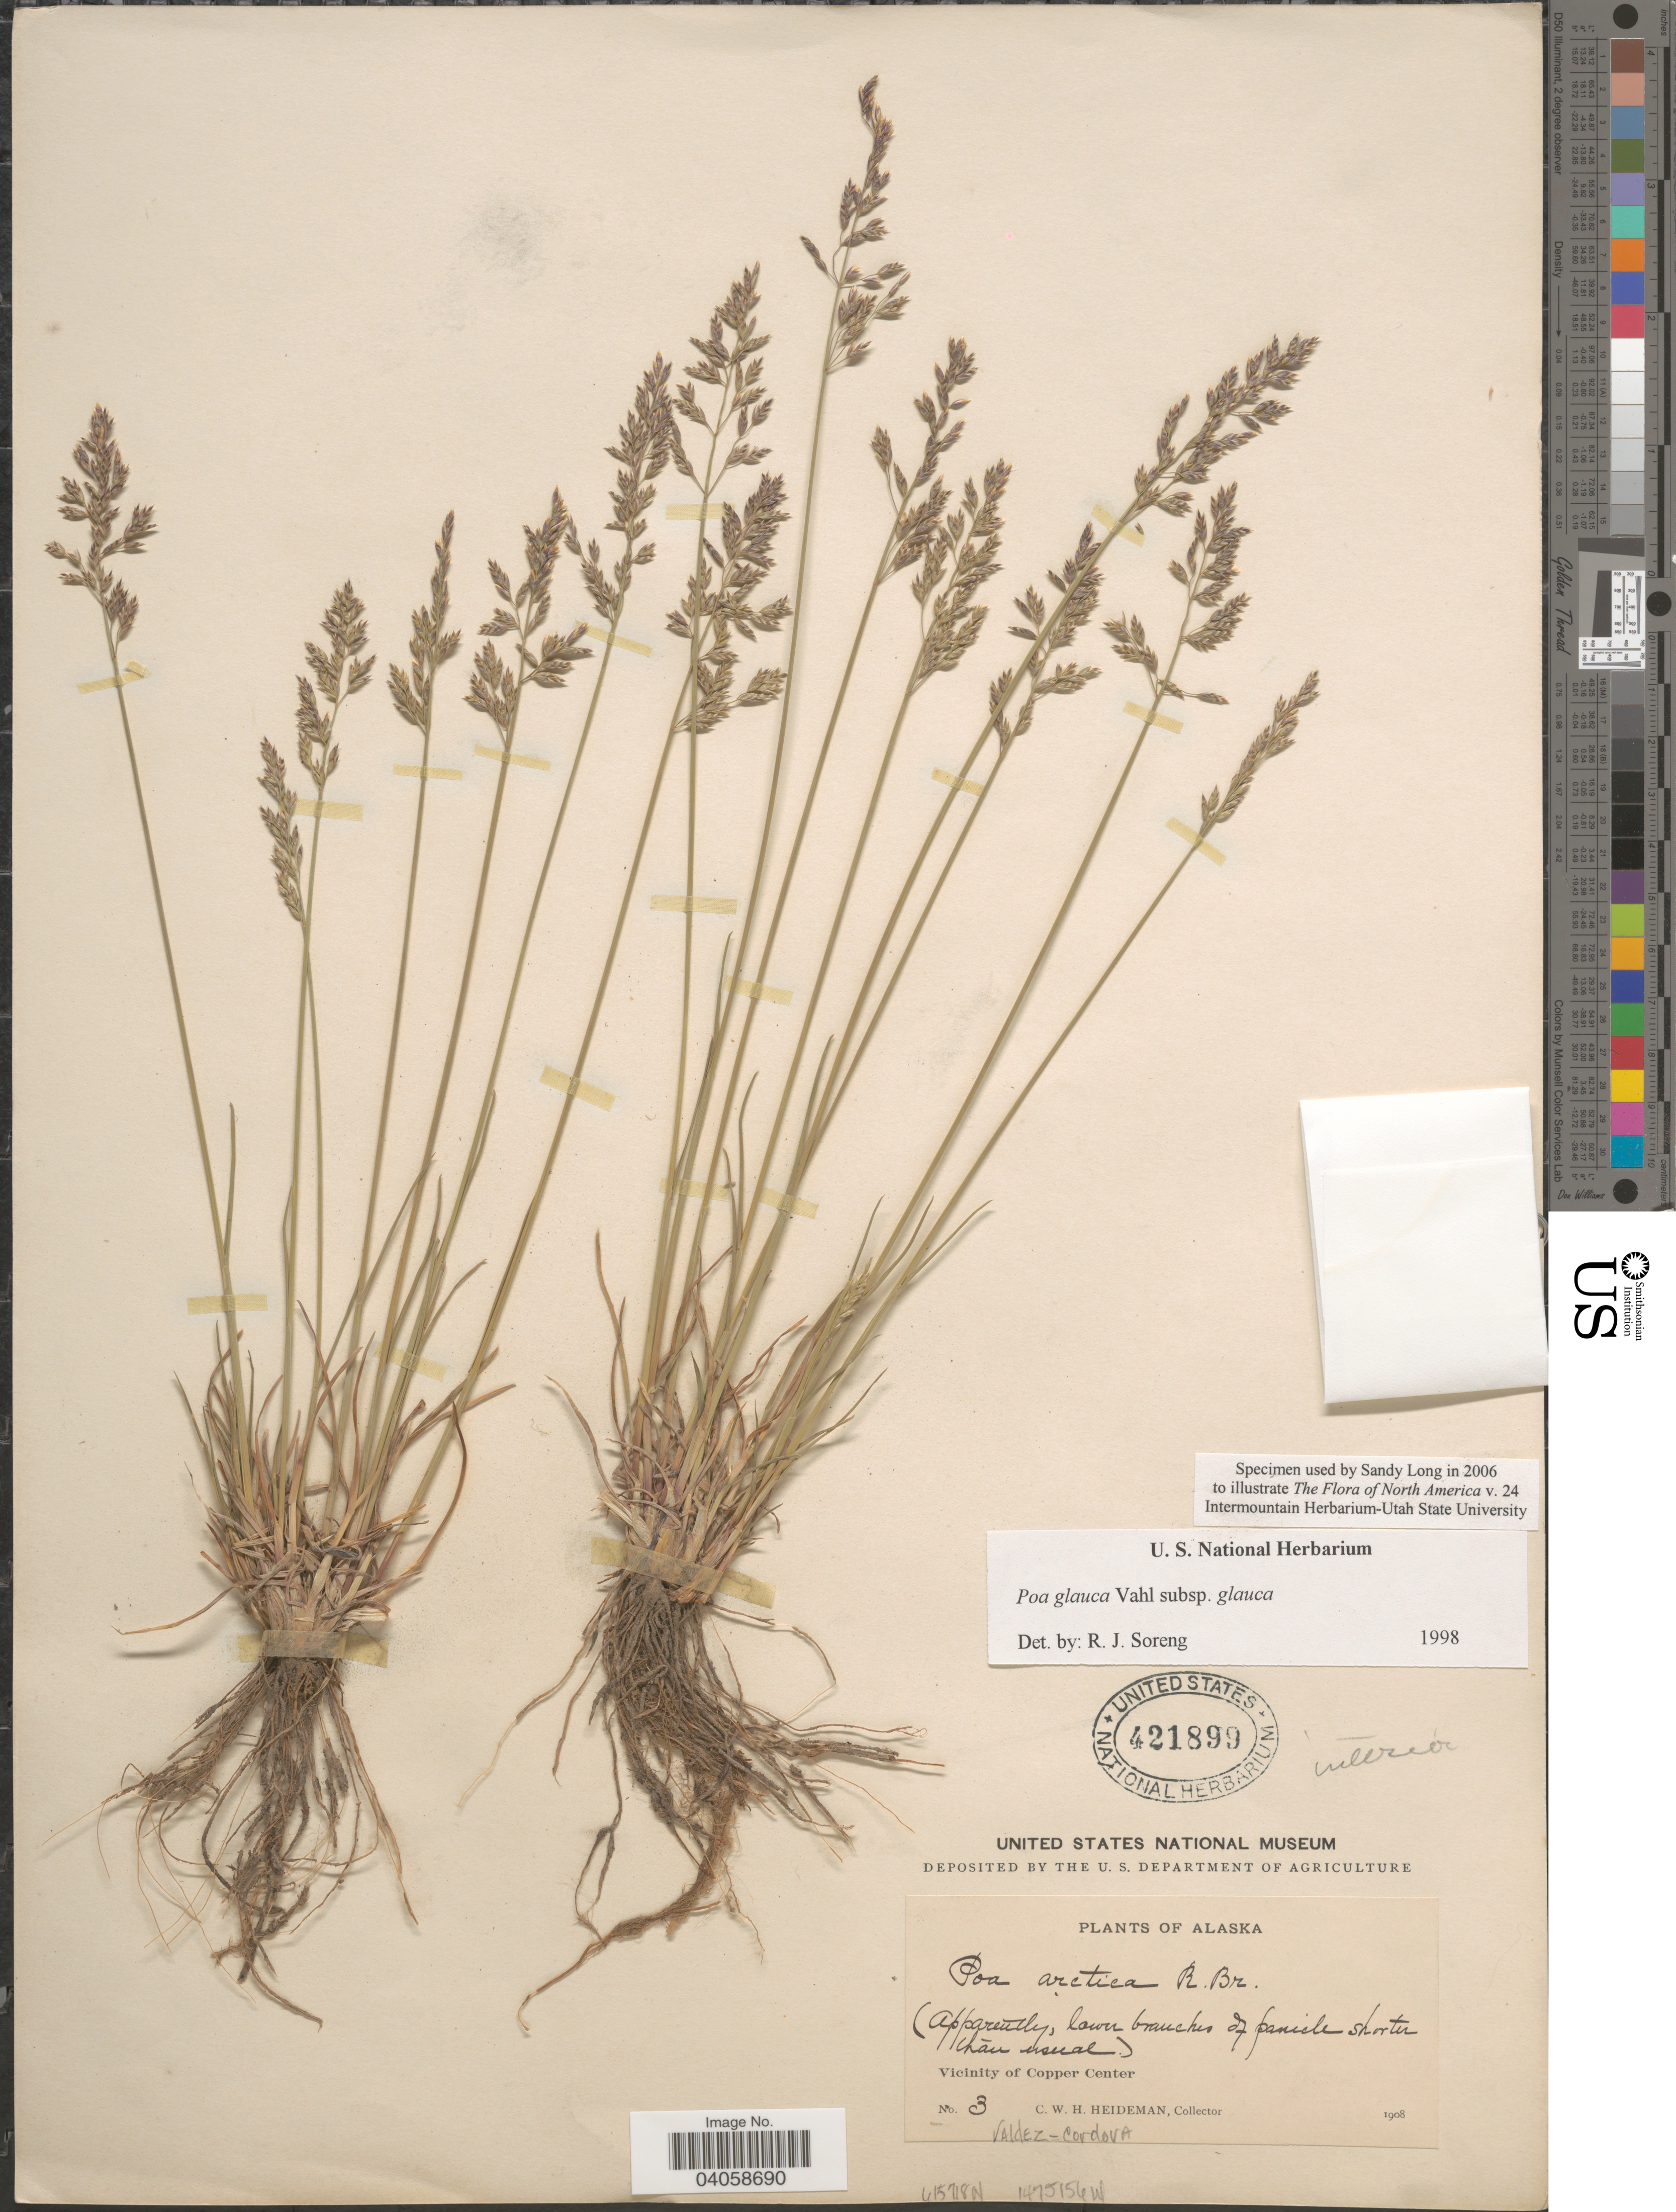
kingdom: Plantae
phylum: Tracheophyta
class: Liliopsida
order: Poales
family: Poaceae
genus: Poa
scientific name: Poa glauca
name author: Vahl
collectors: C. Heideman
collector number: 3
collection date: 1908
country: United States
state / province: Alaska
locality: Vicinity of Copper Center.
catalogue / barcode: US 421899